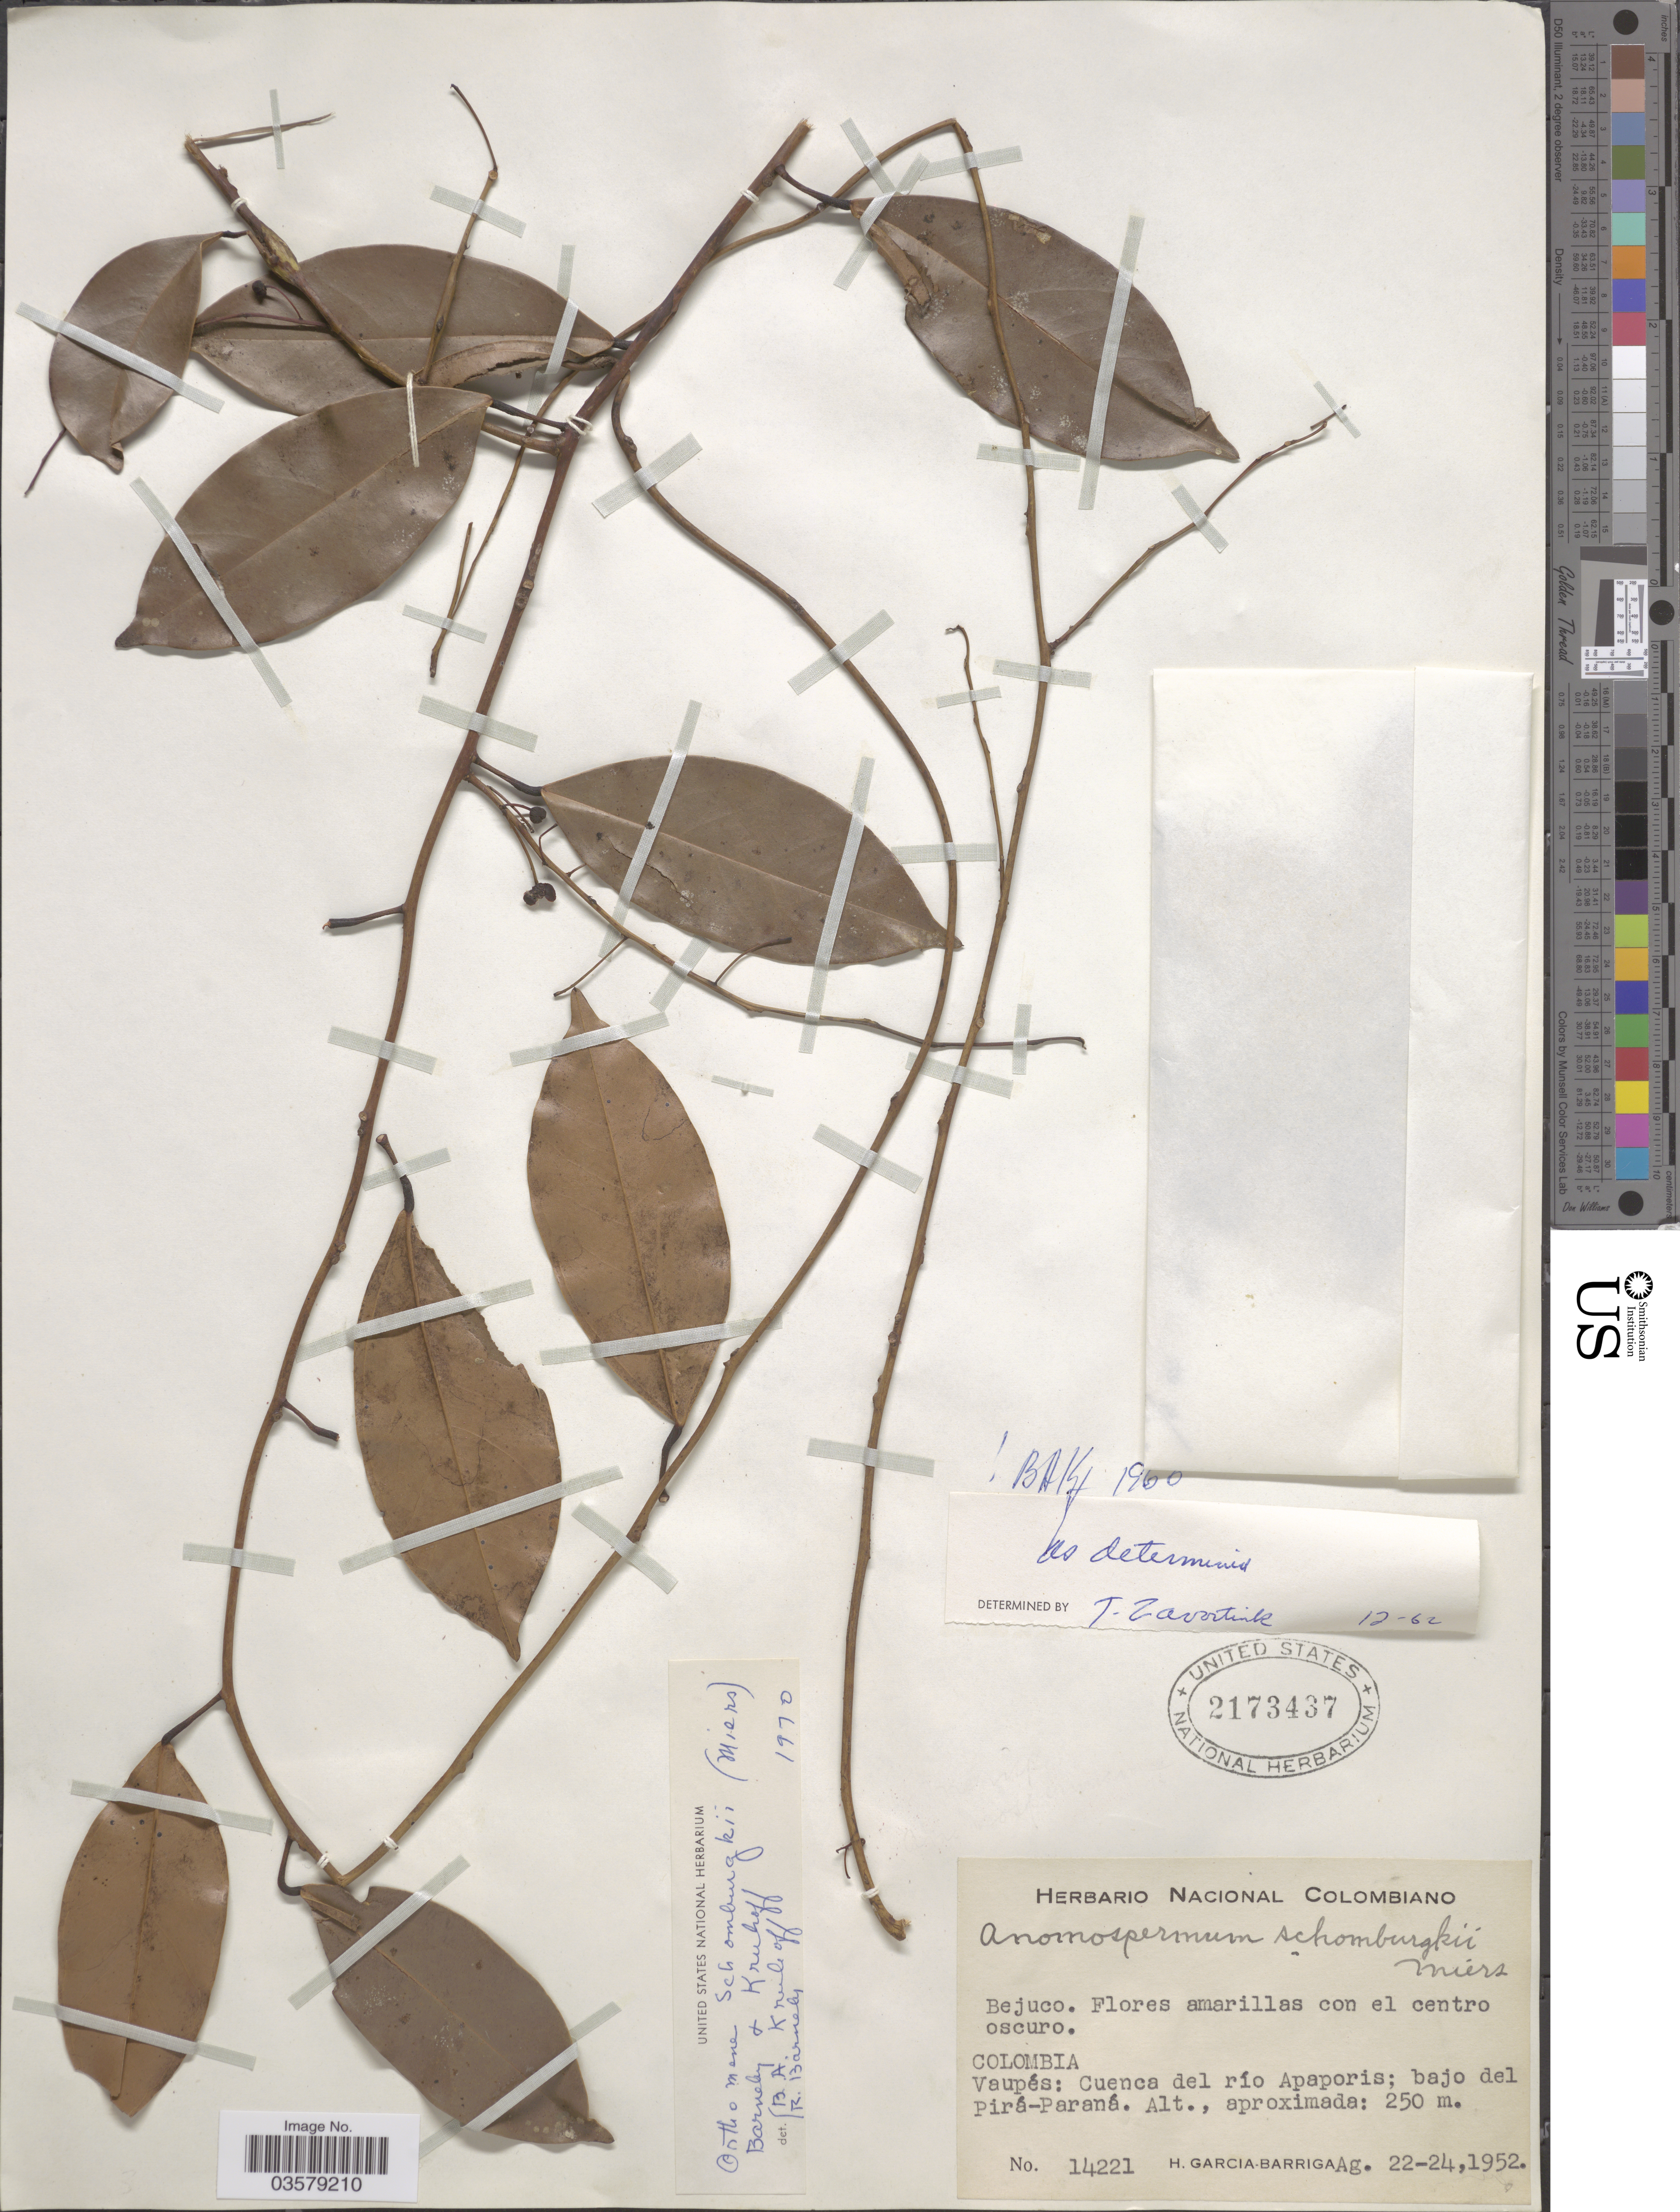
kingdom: Plantae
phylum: Tracheophyta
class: Magnoliopsida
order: Ranunculales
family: Menispermaceae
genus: Anomospermum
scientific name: Anomospermum schomburgkii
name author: Miers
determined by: Strong, Mark T., (BOT), Smithsonian Institution - National Museum of Natural History (UNITED STATES)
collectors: H. García Barriga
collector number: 14221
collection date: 1952-08-22/1952-08-24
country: Colombia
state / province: Vaupés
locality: Cuenca del río Apaporis; bajo del Pirá-Paraná.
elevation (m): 250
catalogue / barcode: US 2173437